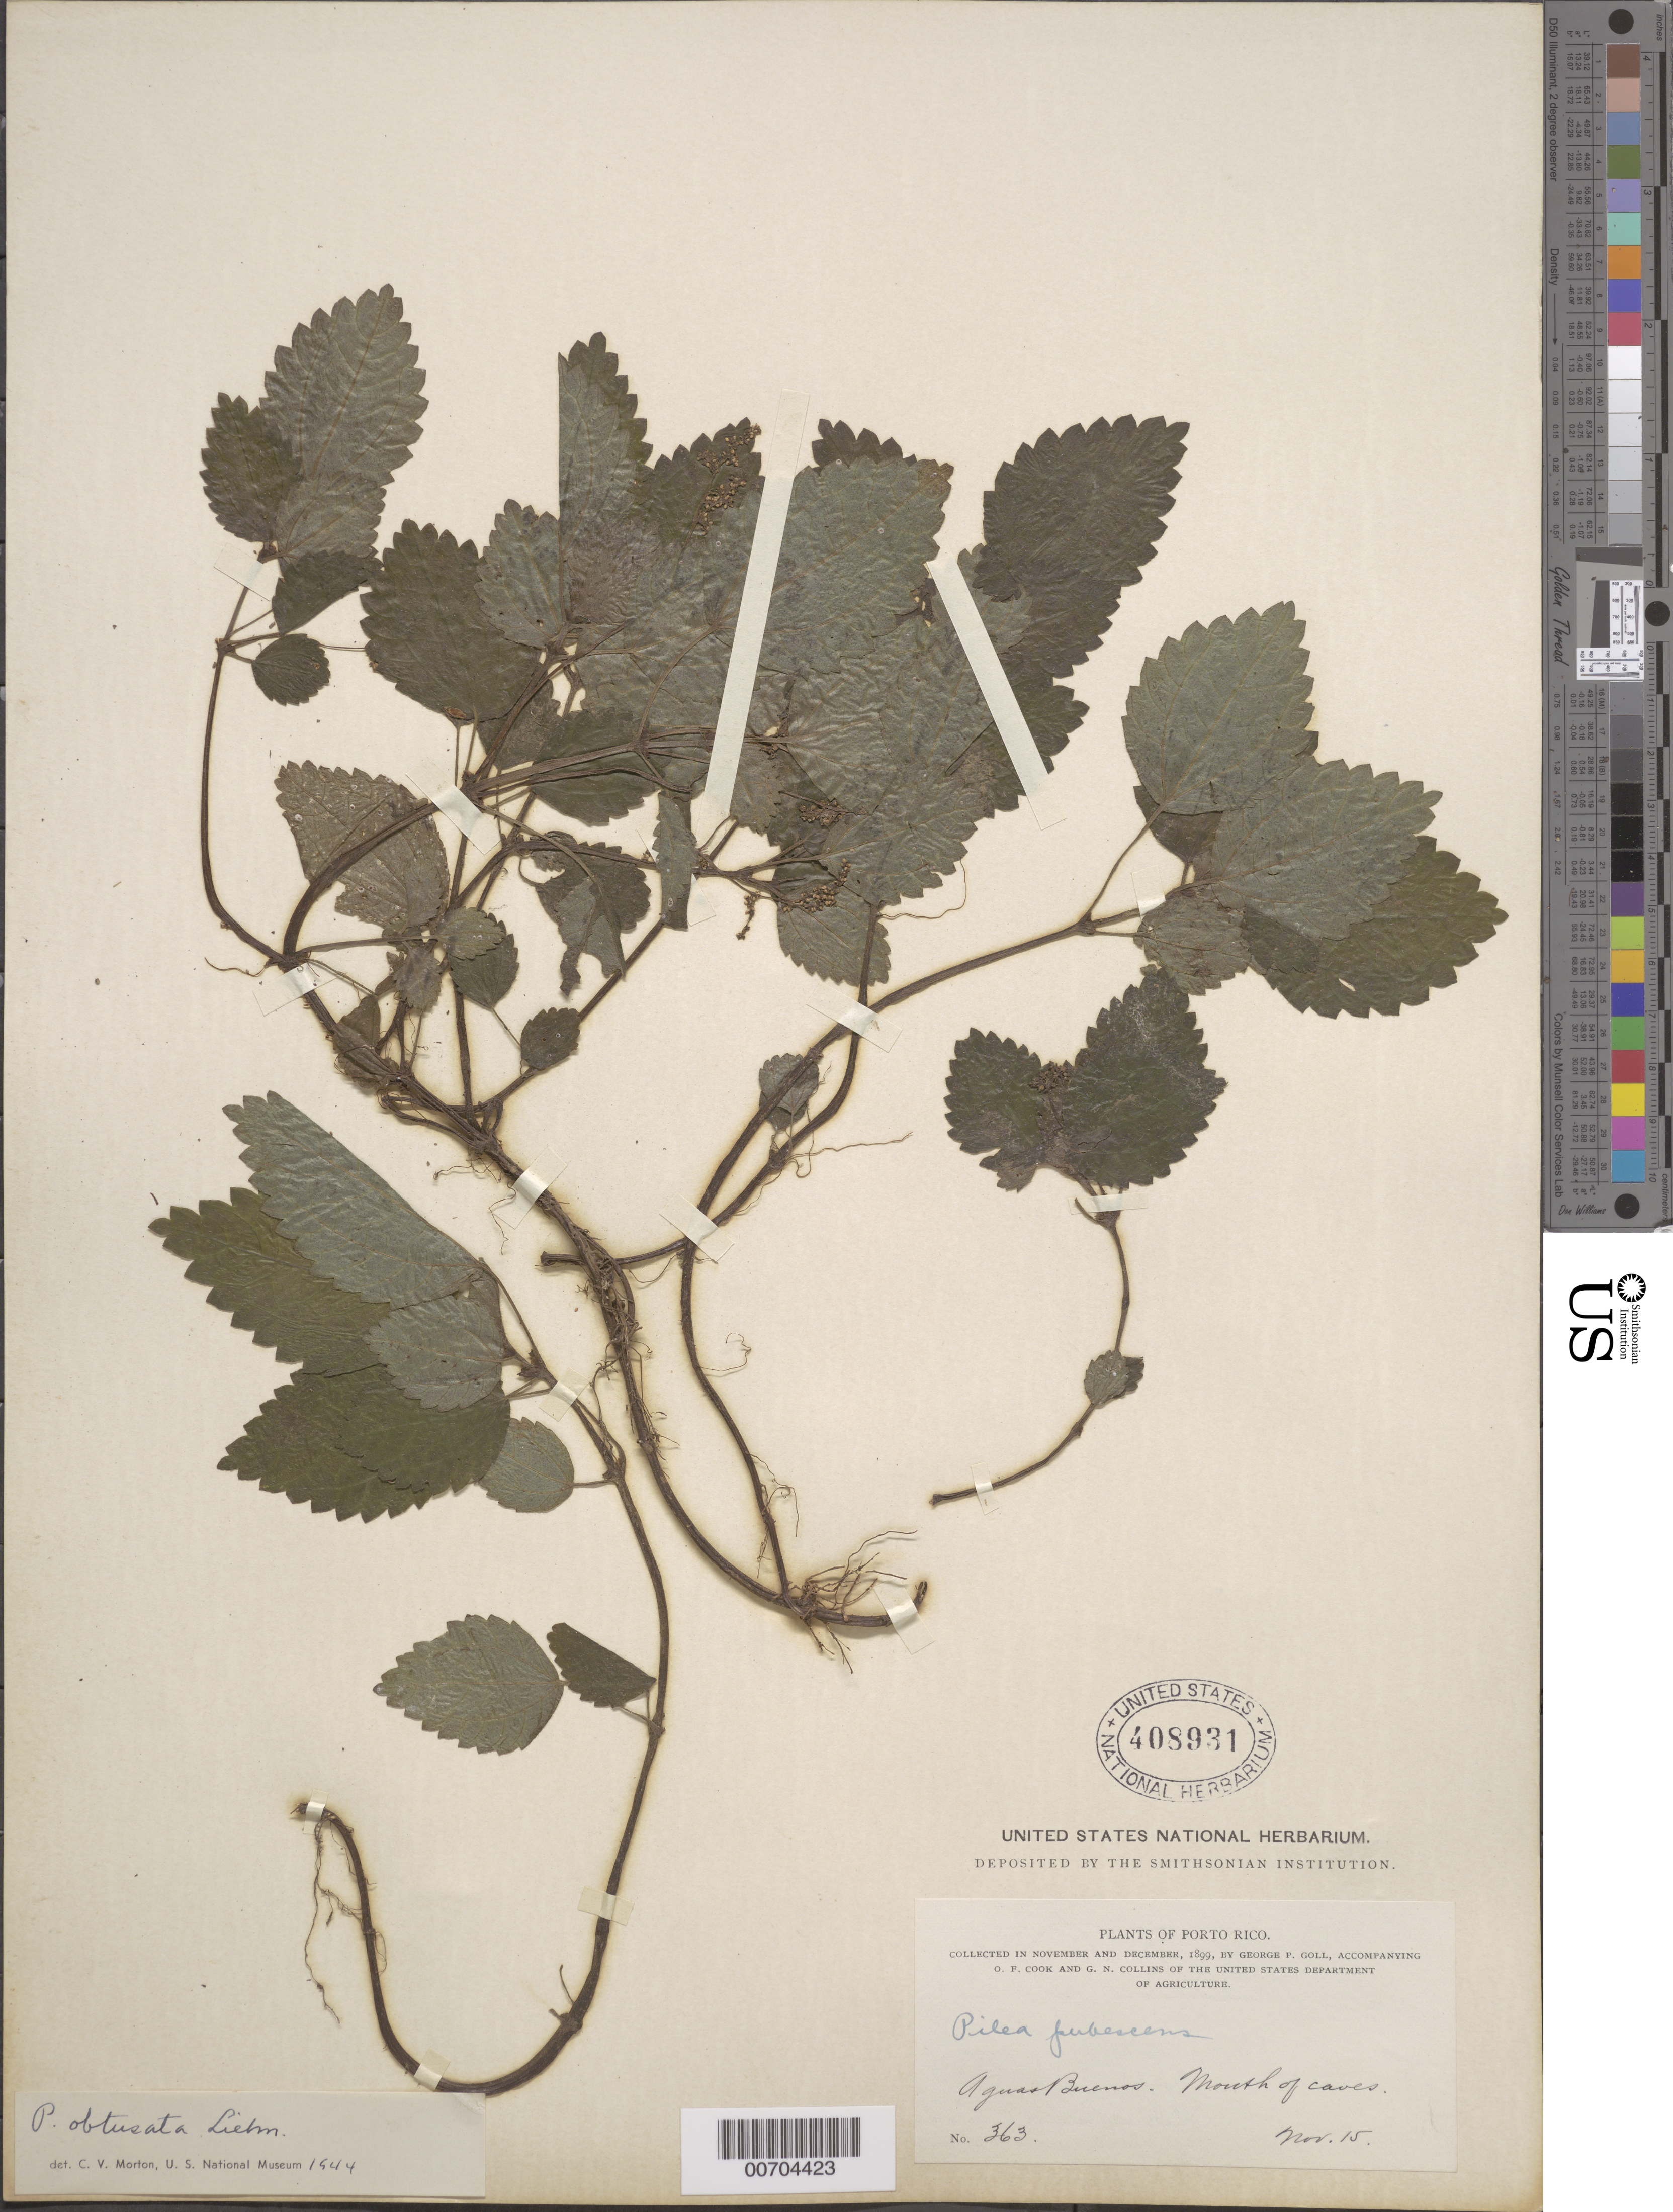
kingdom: Plantae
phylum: Tracheophyta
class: Magnoliopsida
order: Rosales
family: Urticaceae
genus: Pilea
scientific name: Pilea obtusata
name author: Liebm.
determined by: Morton, C. V.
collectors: G. Goll, O. F. Cook & G. Collins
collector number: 363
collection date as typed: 15 Nov 1899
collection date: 1899-11-15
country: Puerto Rico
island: Greater Antilles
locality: Aguas Buenos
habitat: Mouth of caves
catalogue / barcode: US 408931